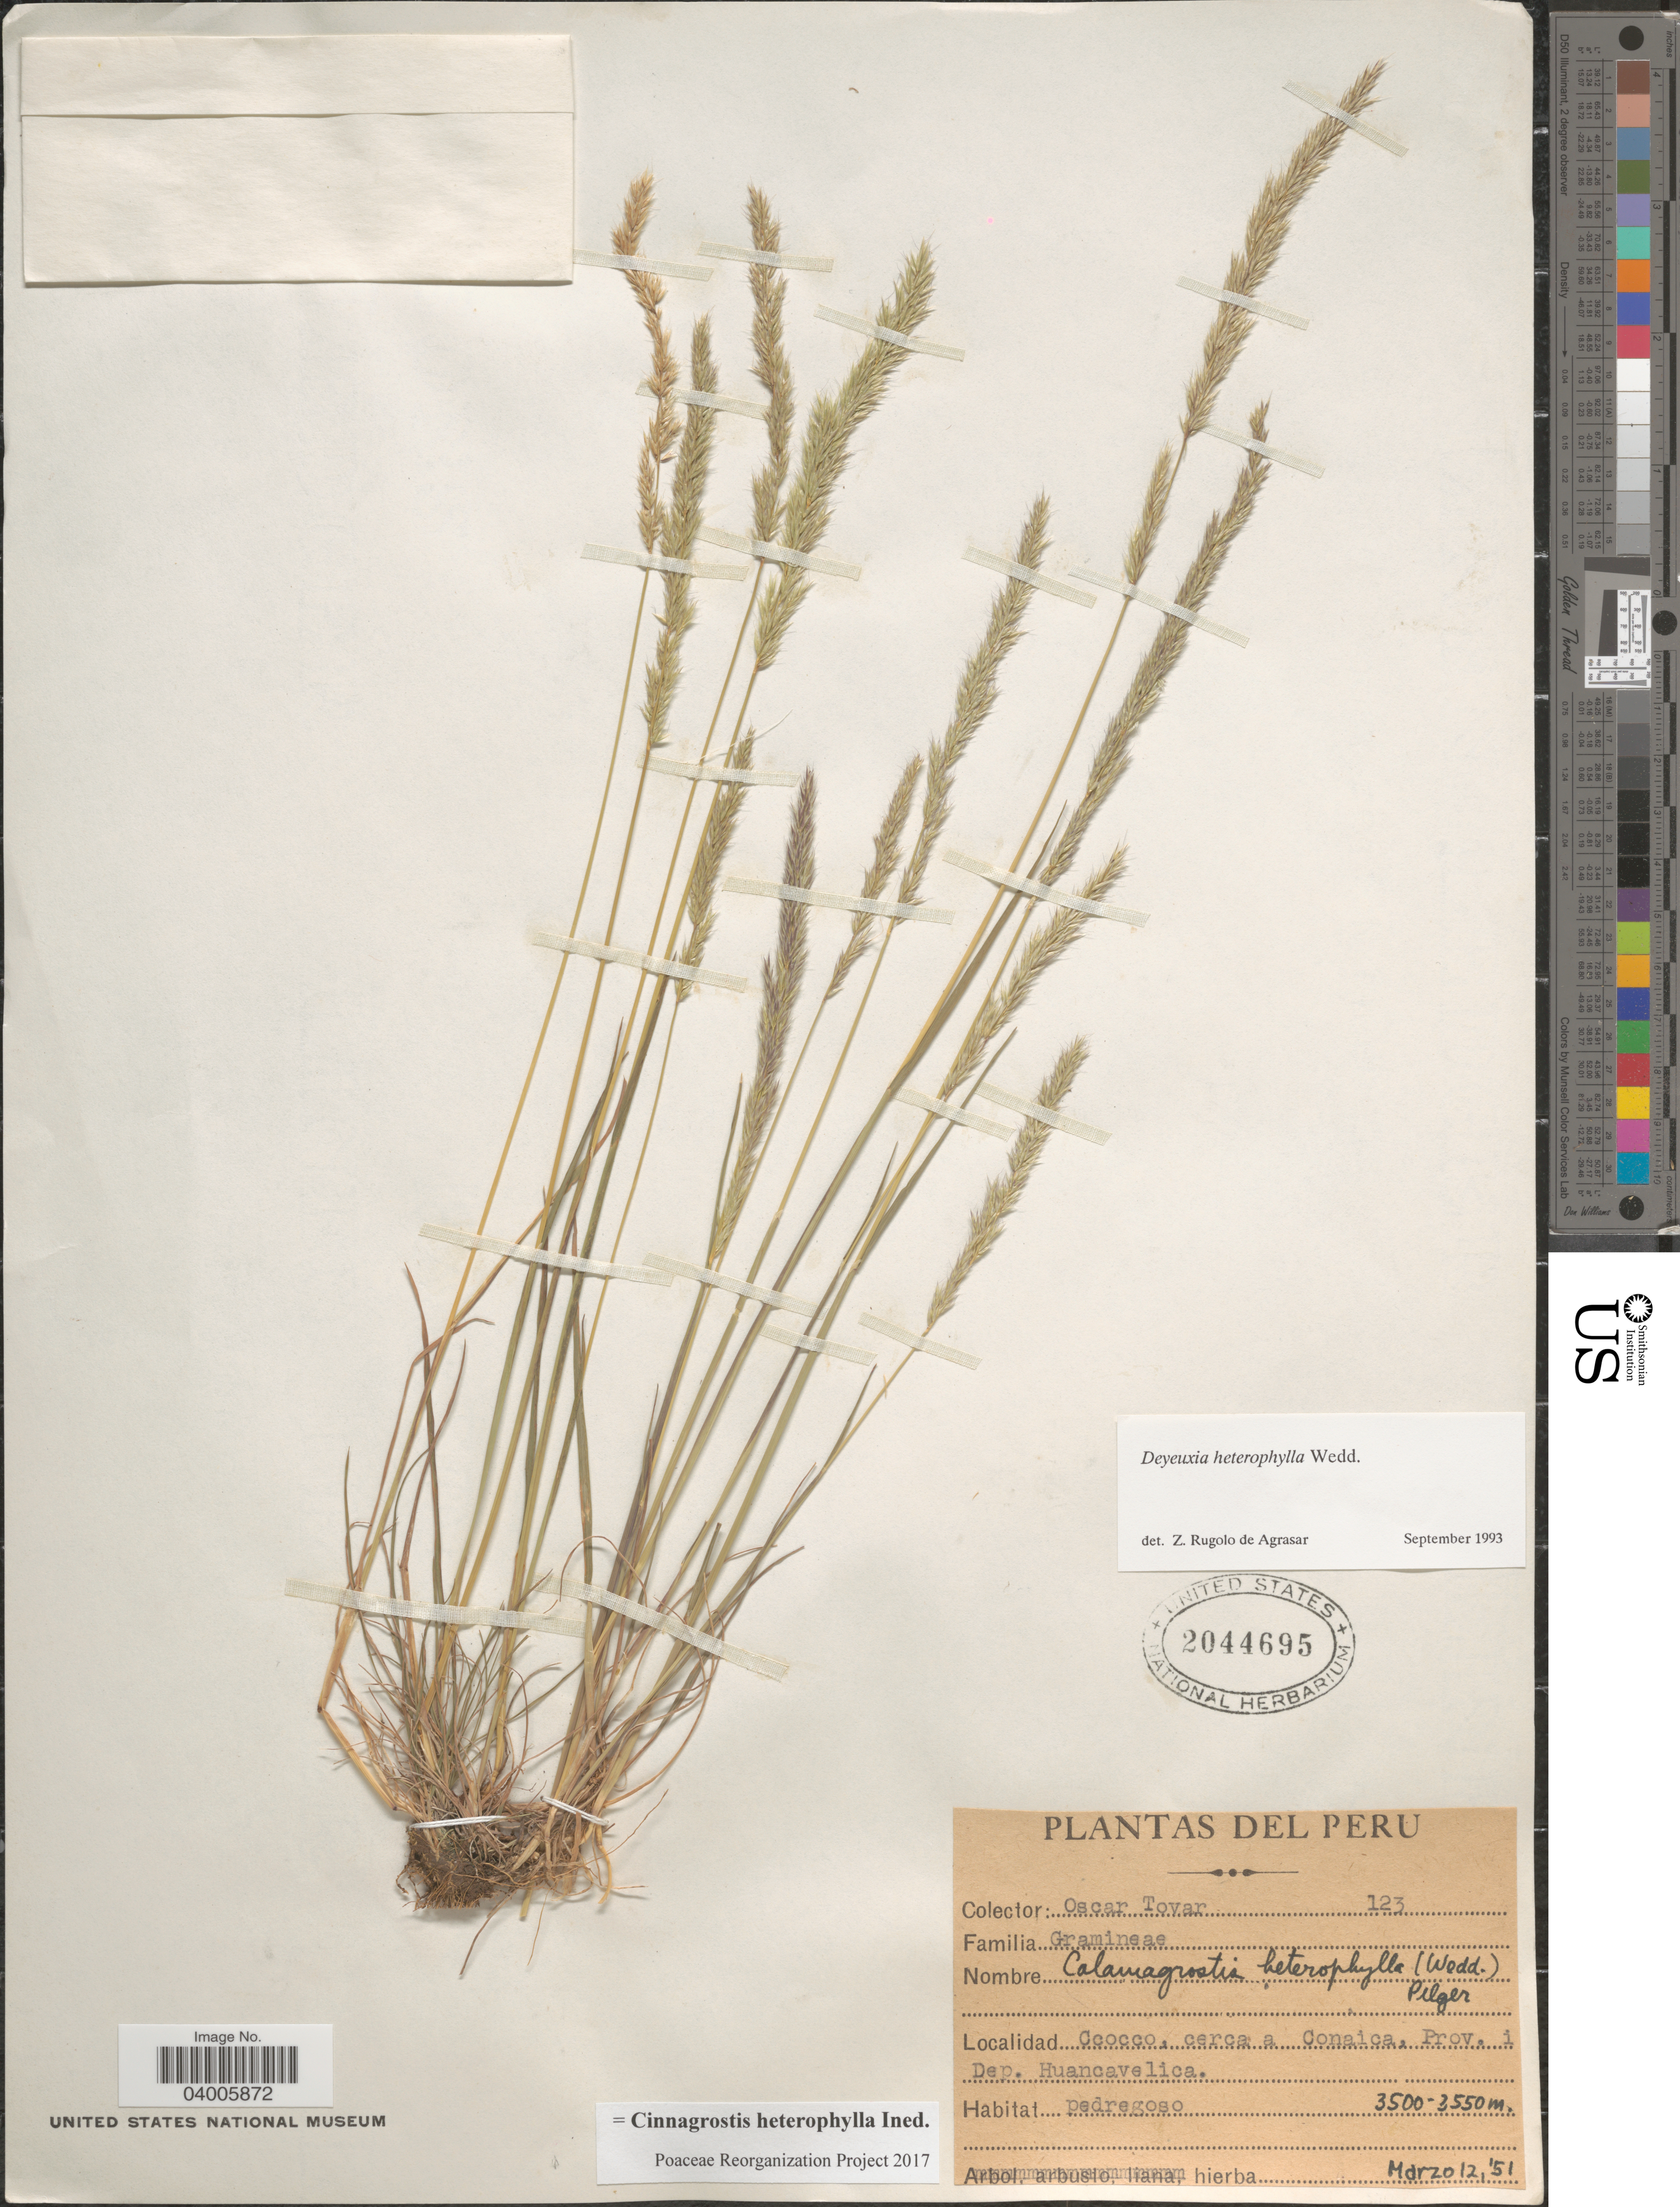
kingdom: Plantae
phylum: Tracheophyta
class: Liliopsida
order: Poales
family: Poaceae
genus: Cinnagrostis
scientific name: Cinnagrostis heterophylla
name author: (Wedd.) P.M. Peterson et al.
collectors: Ó. Tovar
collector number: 123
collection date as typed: Transcribed d/m/y: 12/3/51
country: Peru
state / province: Huancavelica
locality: Ccocco, cerca a Conaica, Prov. i Dep. Huancavelica.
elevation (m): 3500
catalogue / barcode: US 2044695